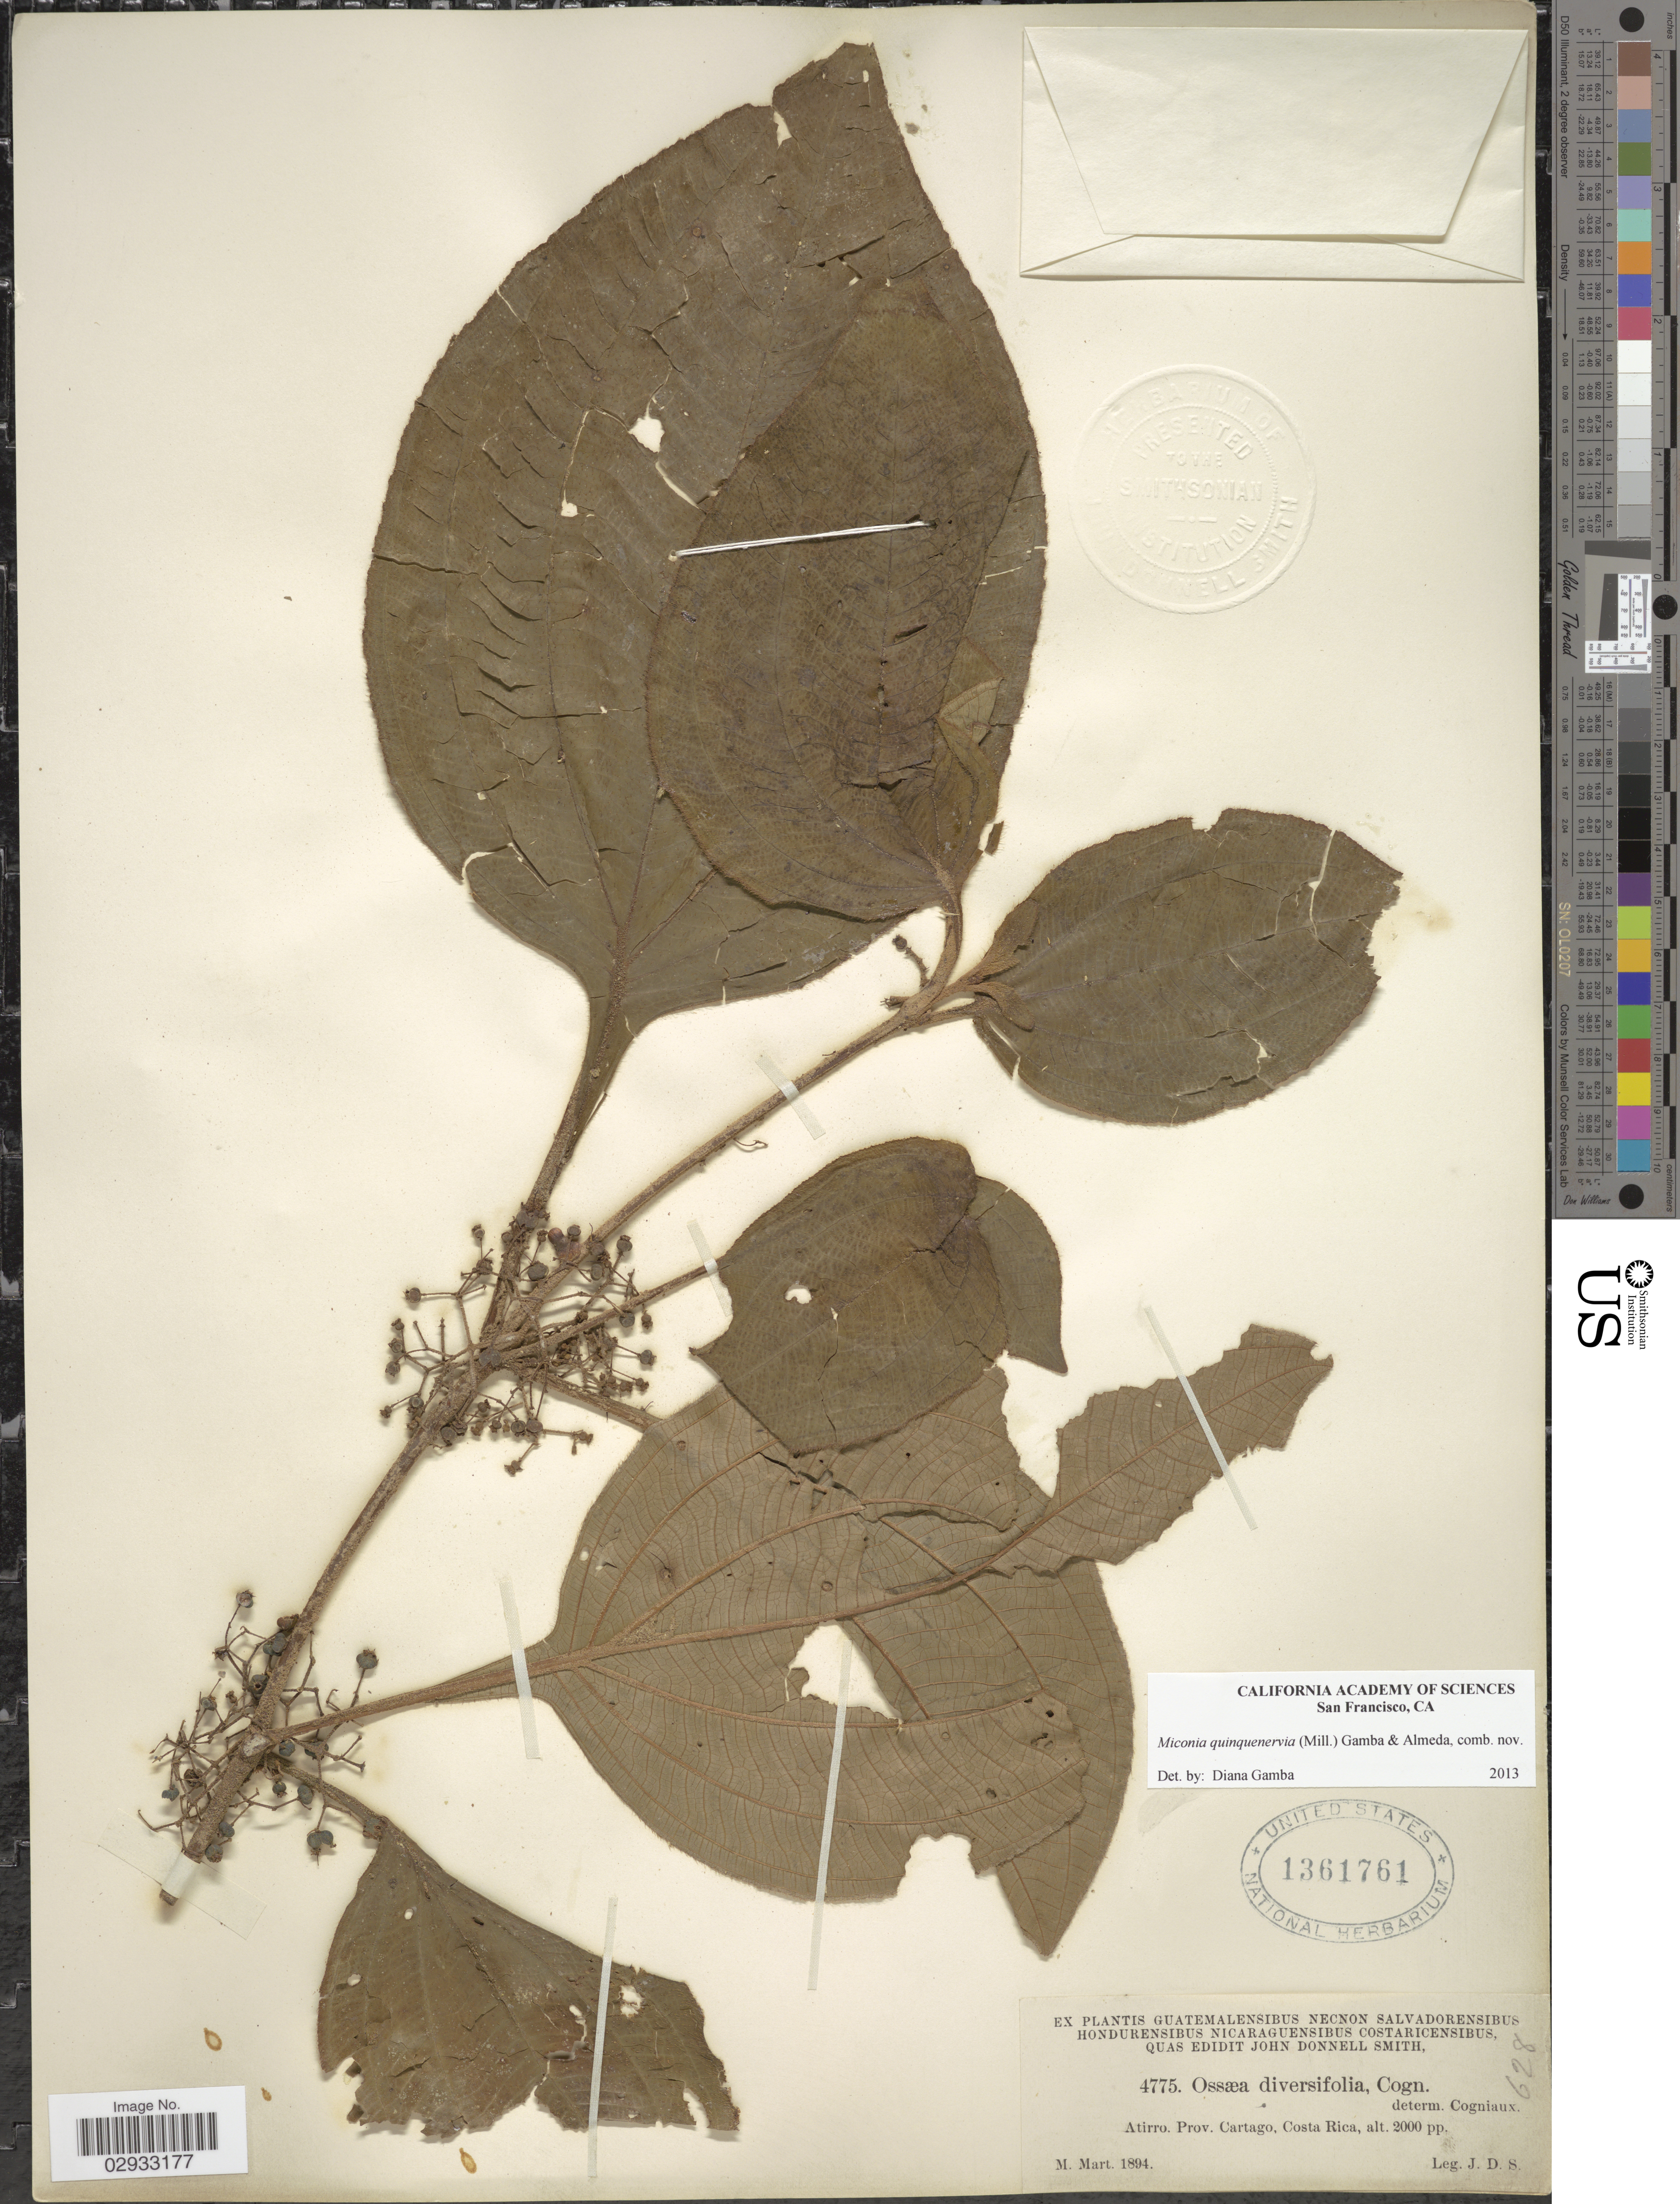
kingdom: Plantae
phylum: Tracheophyta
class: Magnoliopsida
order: Myrtales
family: Melastomataceae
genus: Miconia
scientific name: Miconia quinquenervia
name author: (Mill.) Gamba & Almeda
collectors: J. Donnell Smith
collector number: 4775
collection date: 1894-03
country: Costa Rica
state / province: Cartago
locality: Atirro. Prov. Cartago.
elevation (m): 610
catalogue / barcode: US 1361761